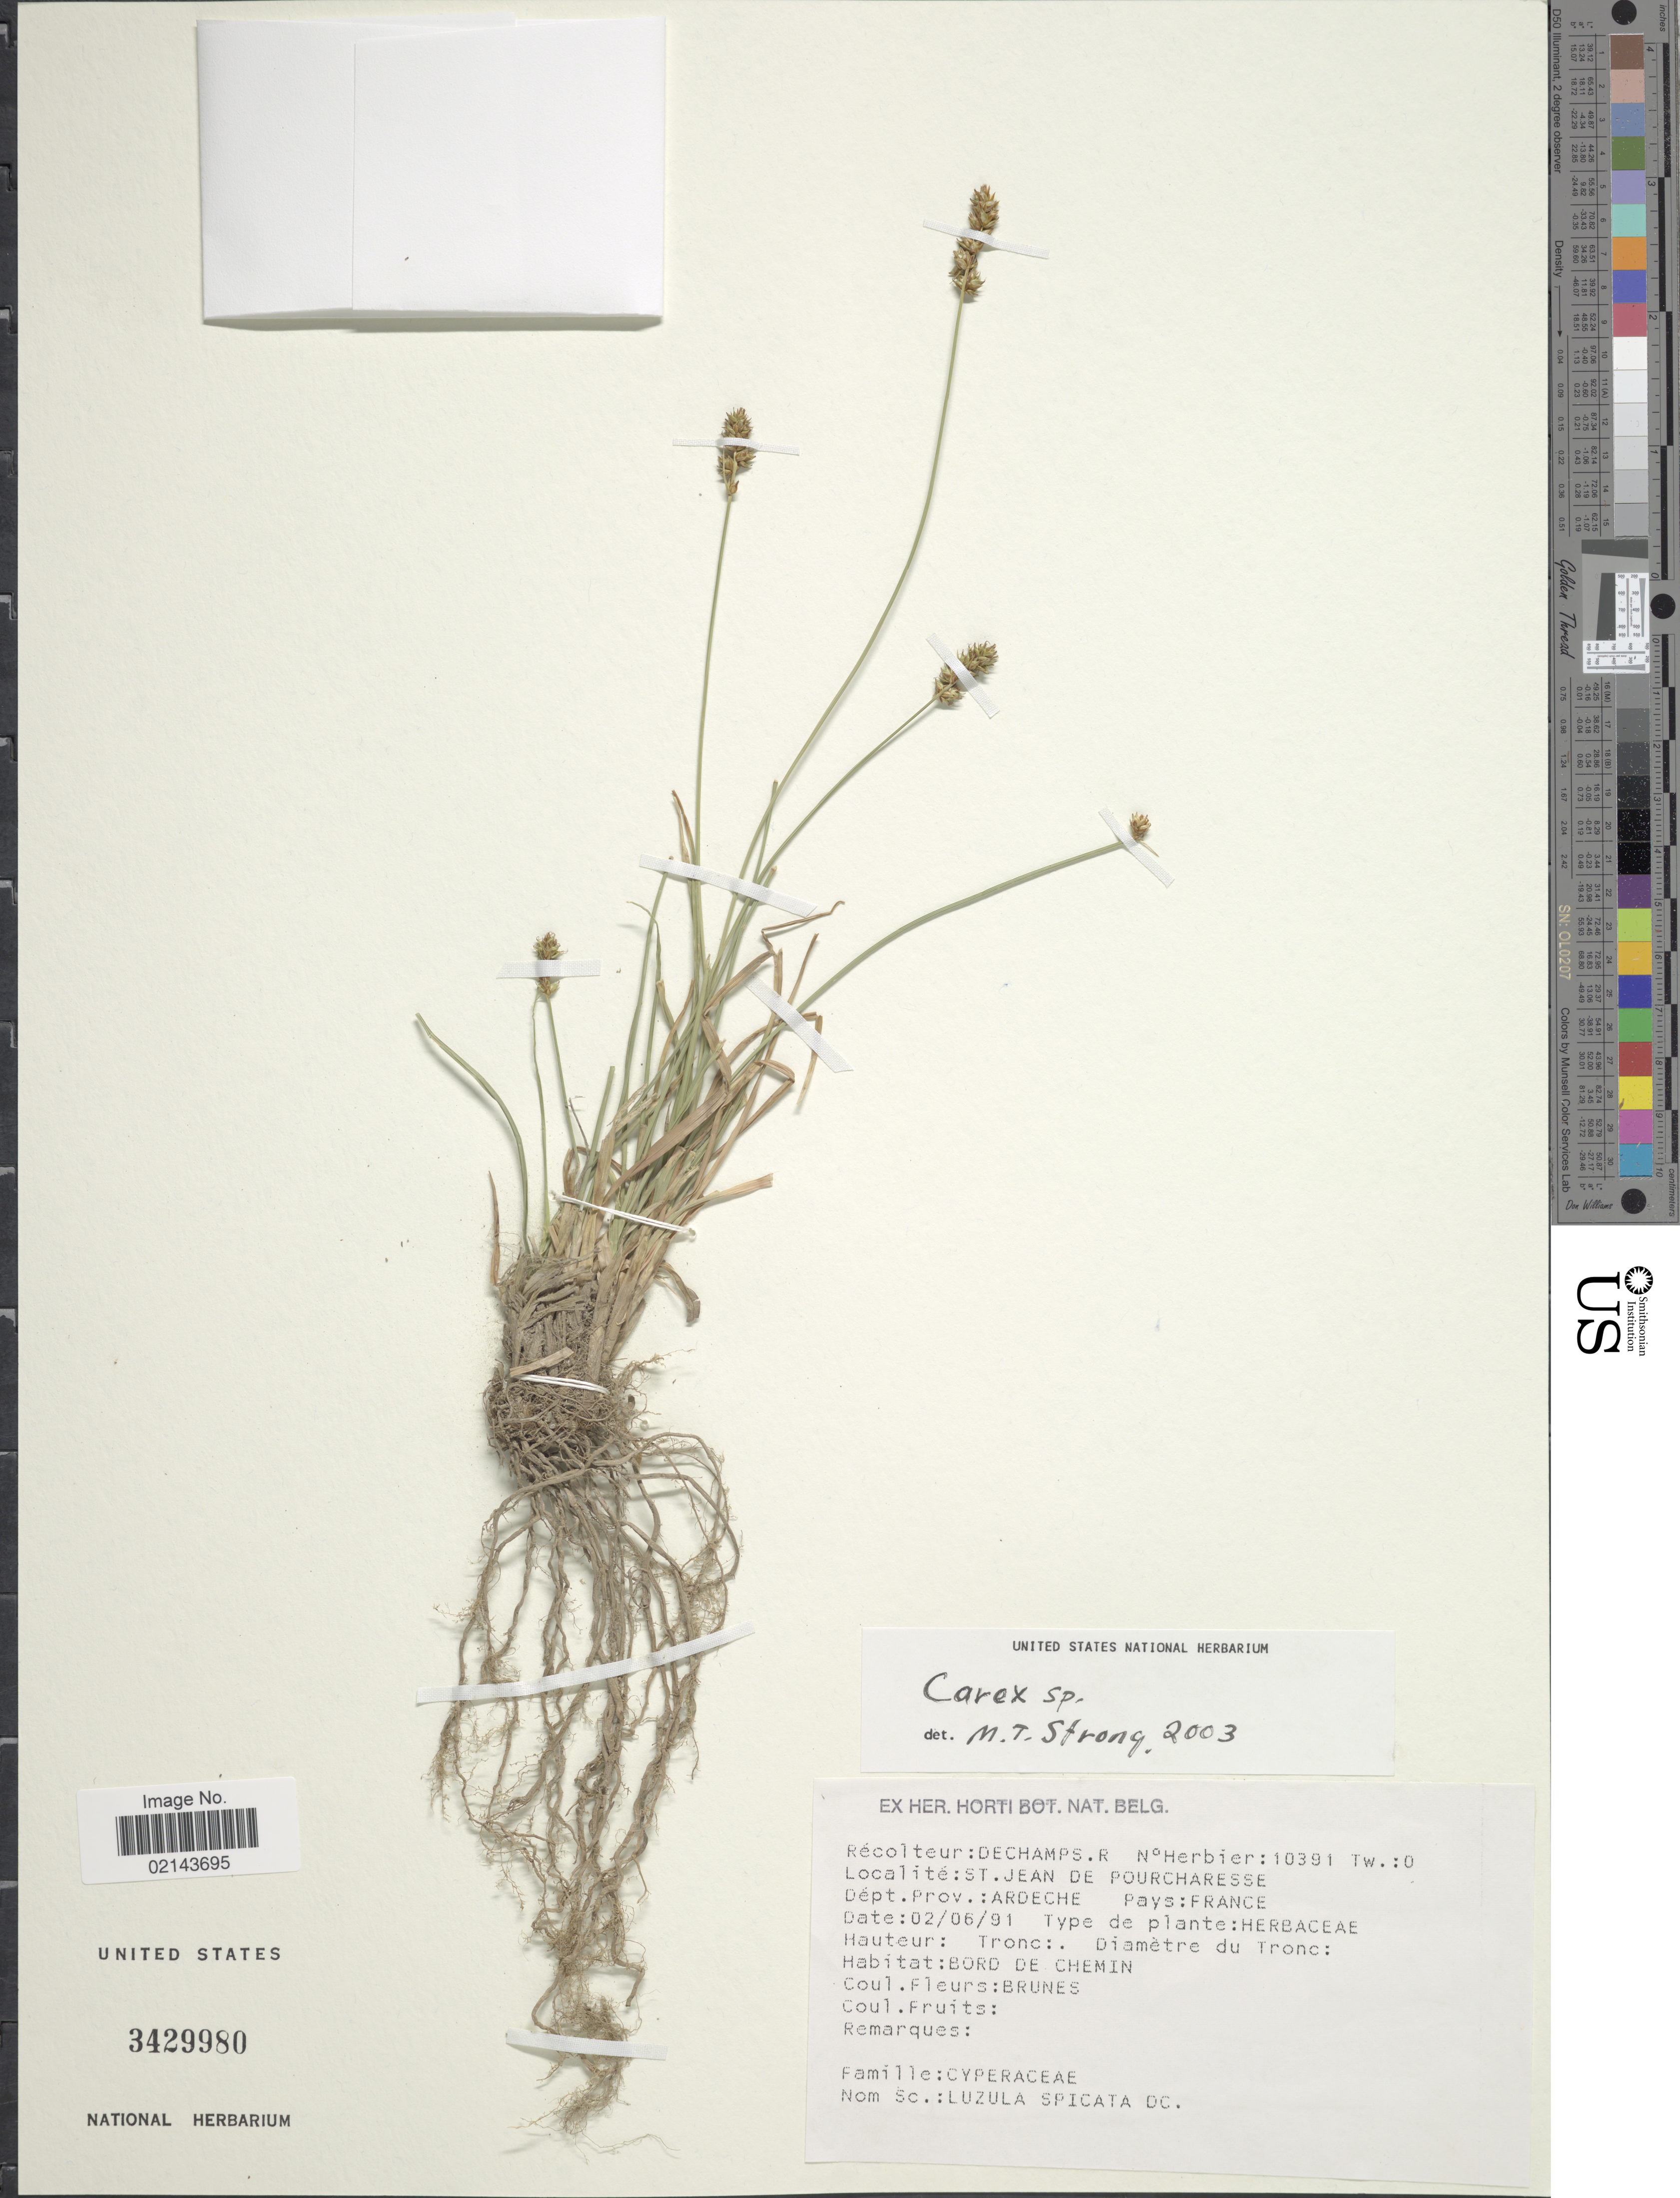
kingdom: Plantae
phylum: Tracheophyta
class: Liliopsida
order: Poales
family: Cyperaceae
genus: Carex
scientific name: Carex sp.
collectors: R. DeChamps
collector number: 10391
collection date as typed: Transcribed d/m/y: 2/6/91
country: France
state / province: Auvergne-Rhône-Alpes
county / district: Ardèche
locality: St Jean de Pourcharesse, Dépt. Prov. Ardeche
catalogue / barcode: US 3429980